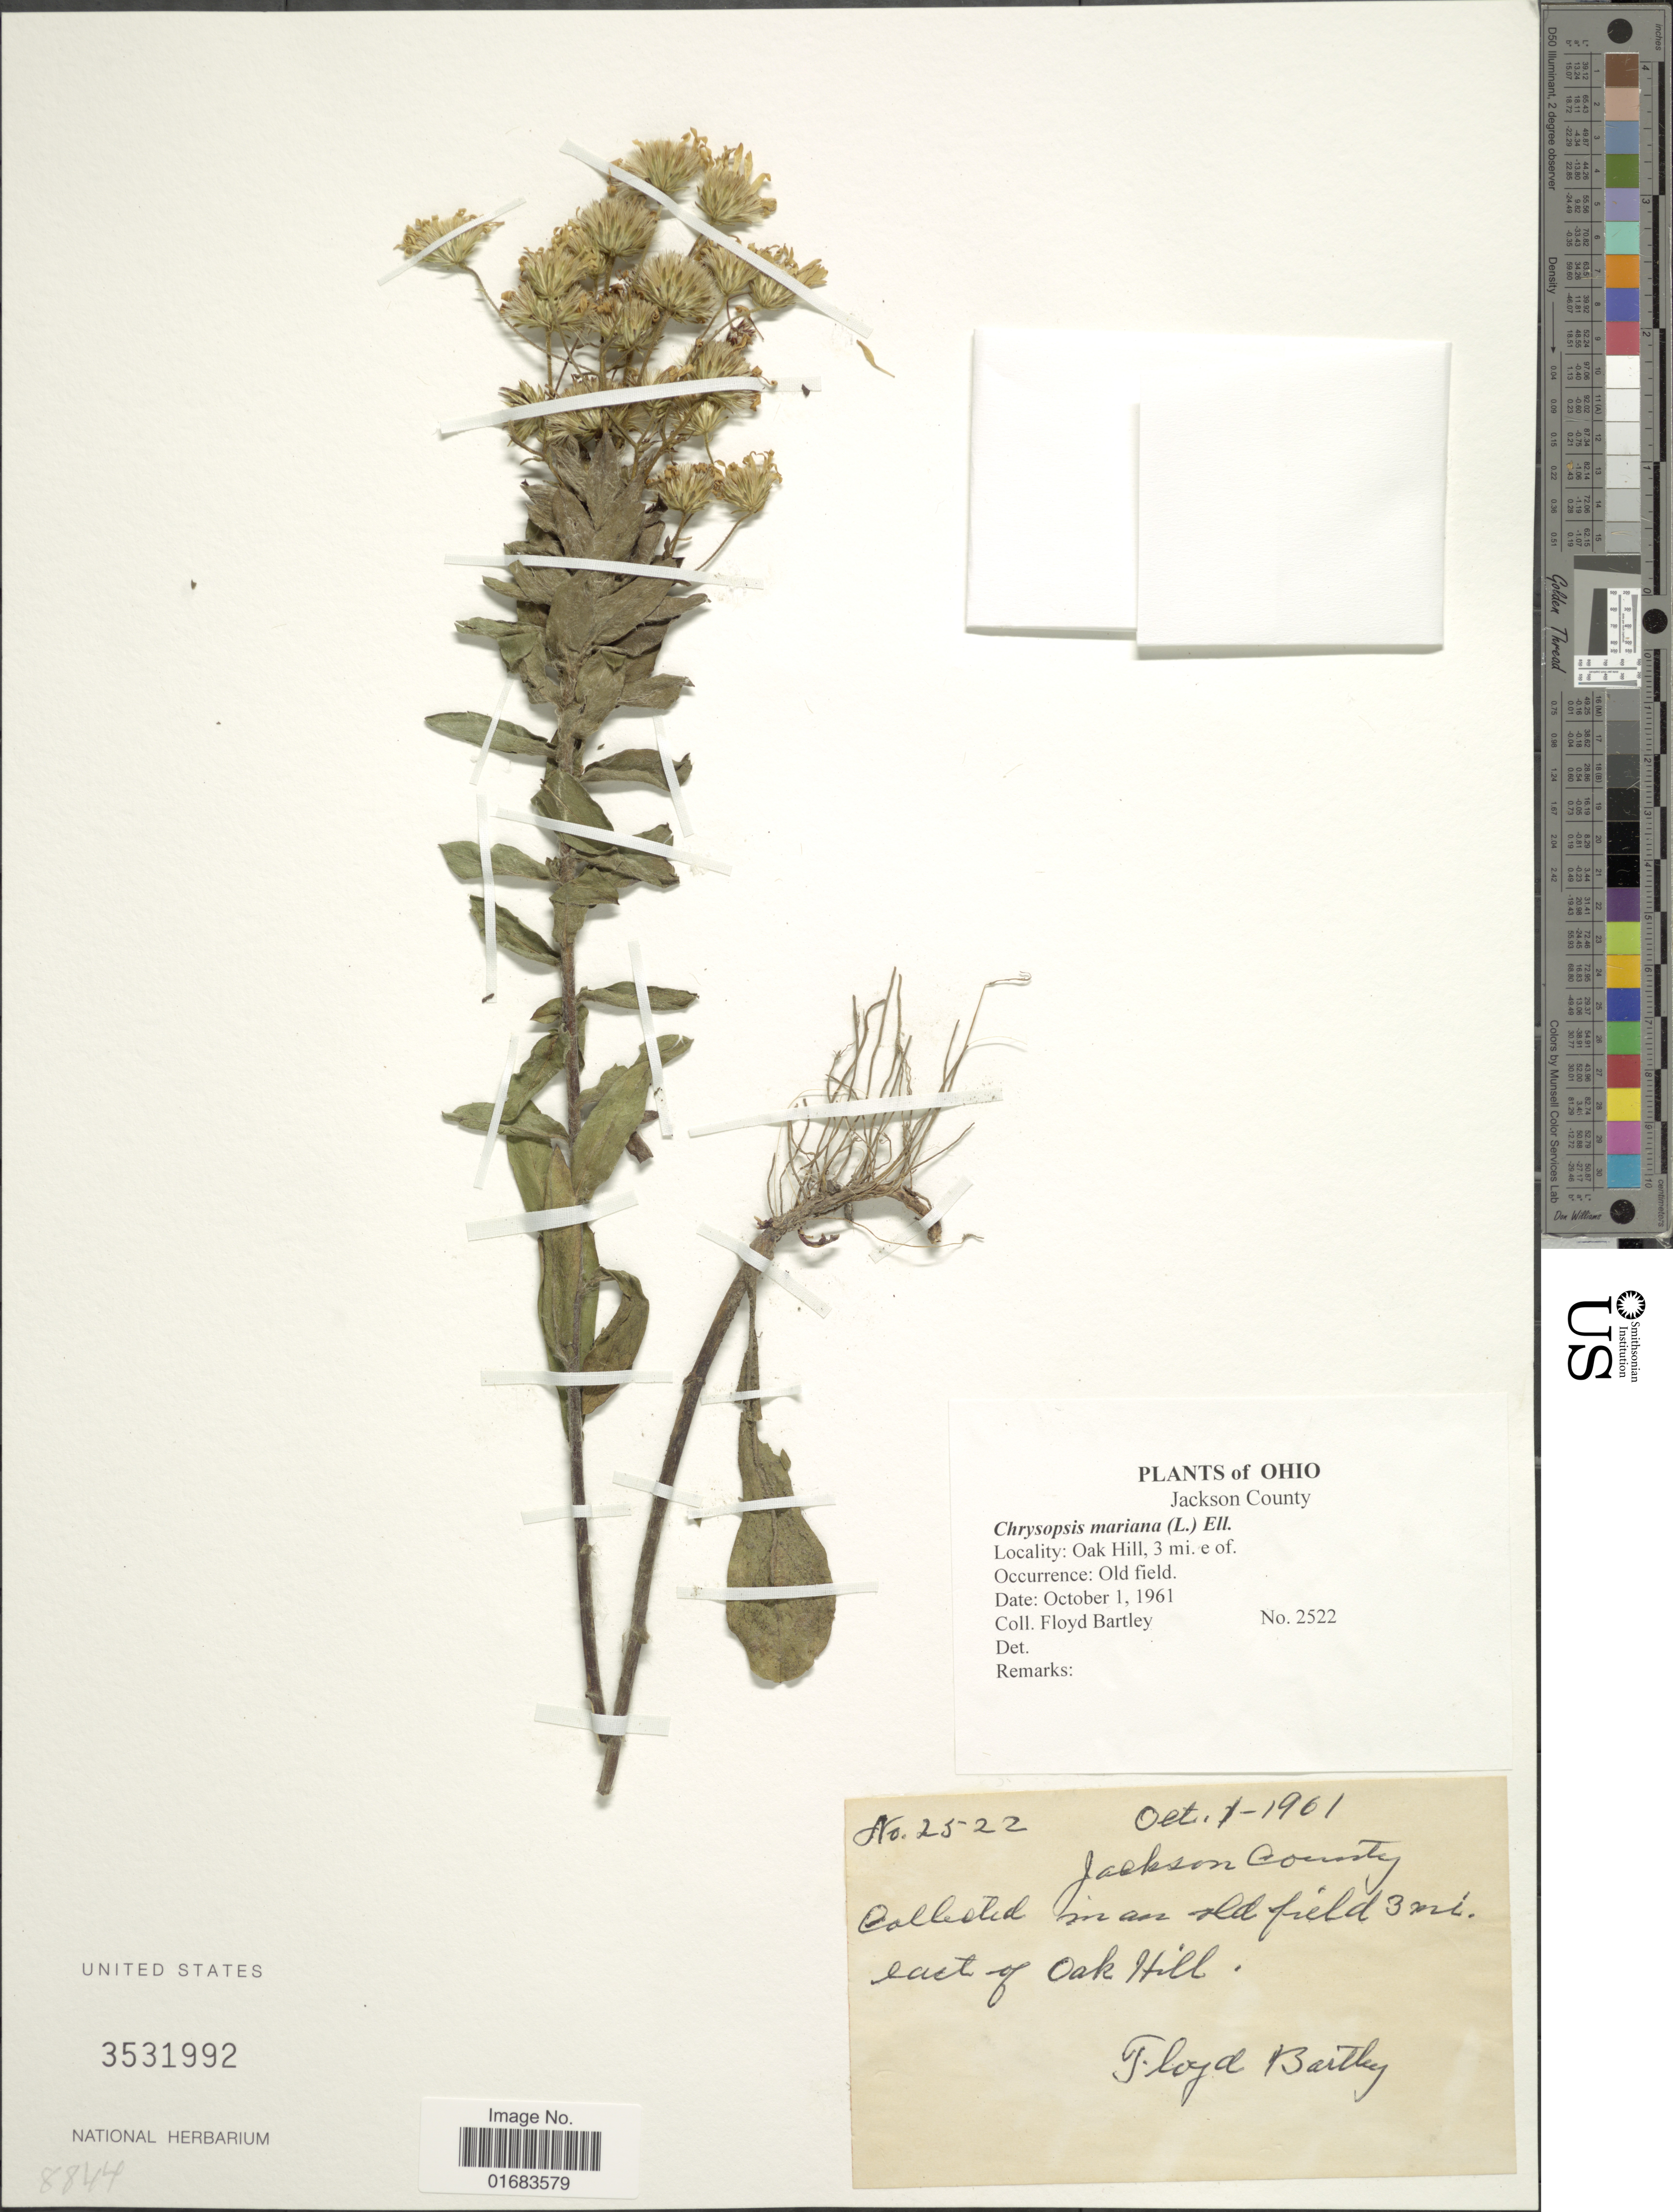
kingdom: Plantae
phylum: Tracheophyta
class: Magnoliopsida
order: Asterales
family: Asteraceae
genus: Chrysopsis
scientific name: Chrysopsis mariana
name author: (L.) Elliott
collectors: F. Bartley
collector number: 2522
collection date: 1961-10-01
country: United States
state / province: Ohio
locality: Jackson County, Oak Hill, 3 mi E of old field.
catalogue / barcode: US 3531992